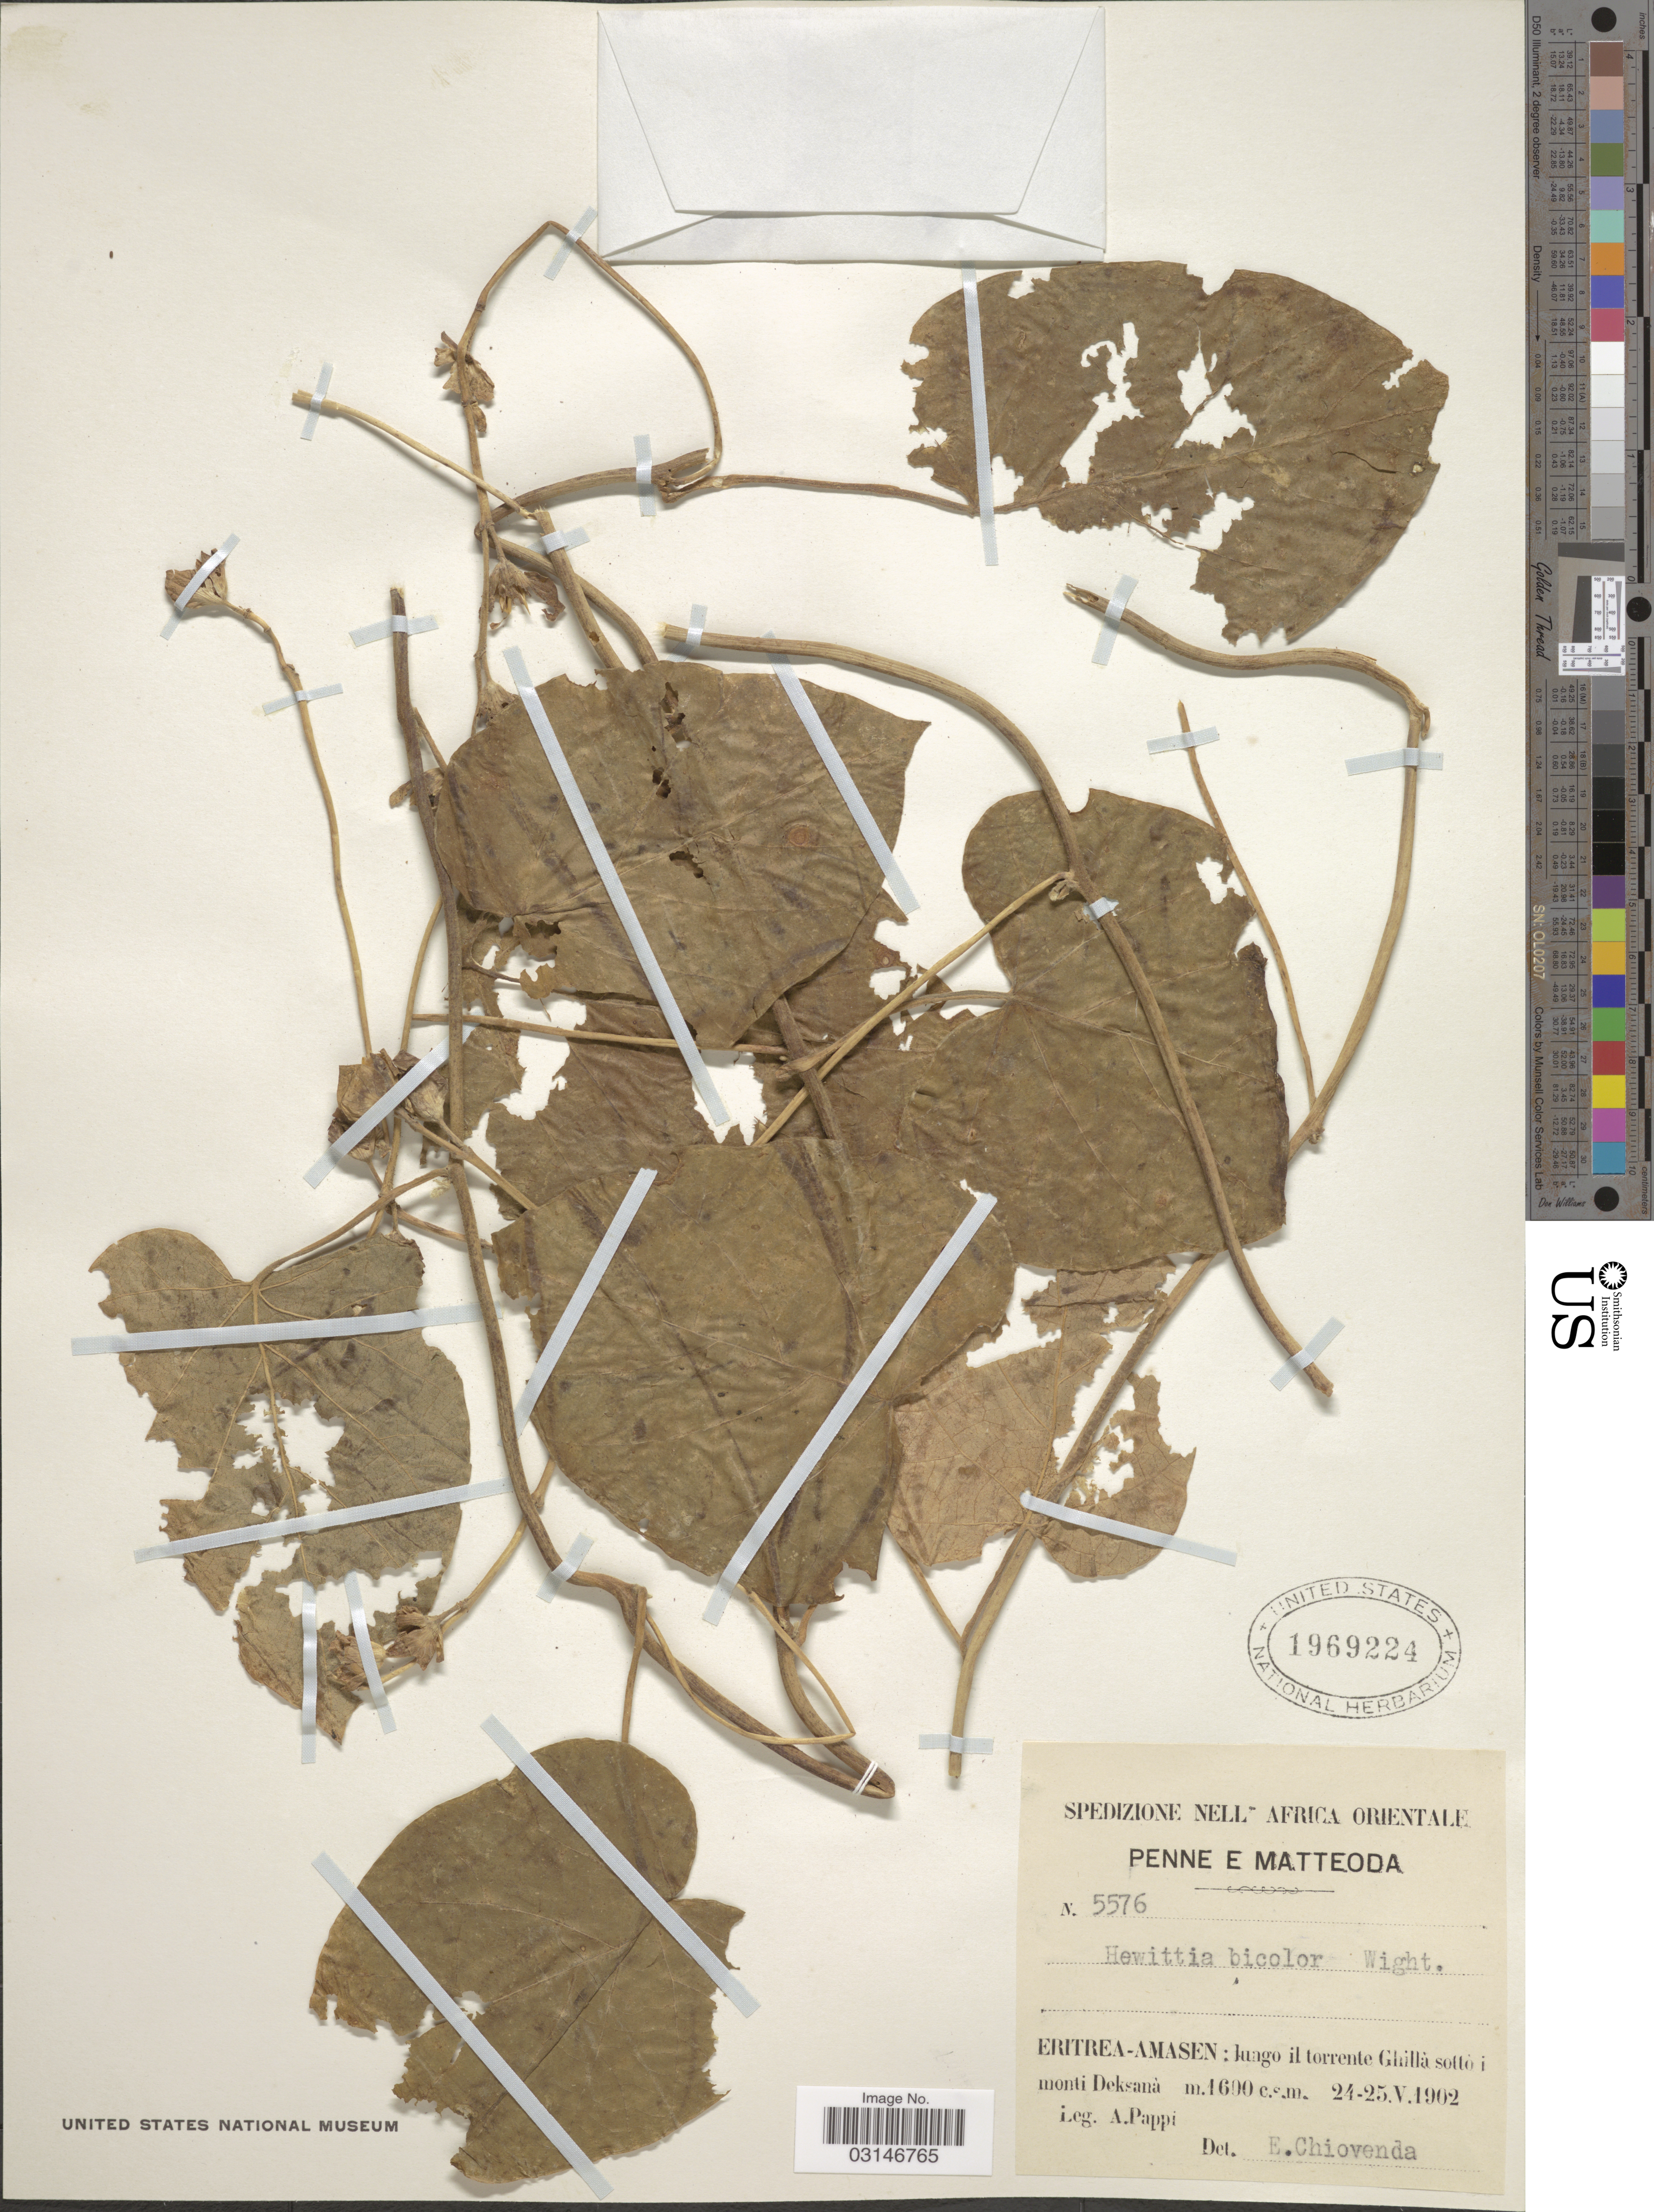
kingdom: Plantae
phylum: Tracheophyta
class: Magnoliopsida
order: Solanales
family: Convolvulaceae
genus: Hewittia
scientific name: Hewittia sublobata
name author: (L. f.) Kuntze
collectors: A. Pappi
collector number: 5576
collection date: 1902-05-24/1902-05-25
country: Eritrea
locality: Eritrea-Amasen: luago il torrente Ghillà sotto i monti Deksaná.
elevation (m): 1600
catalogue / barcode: US 1969224